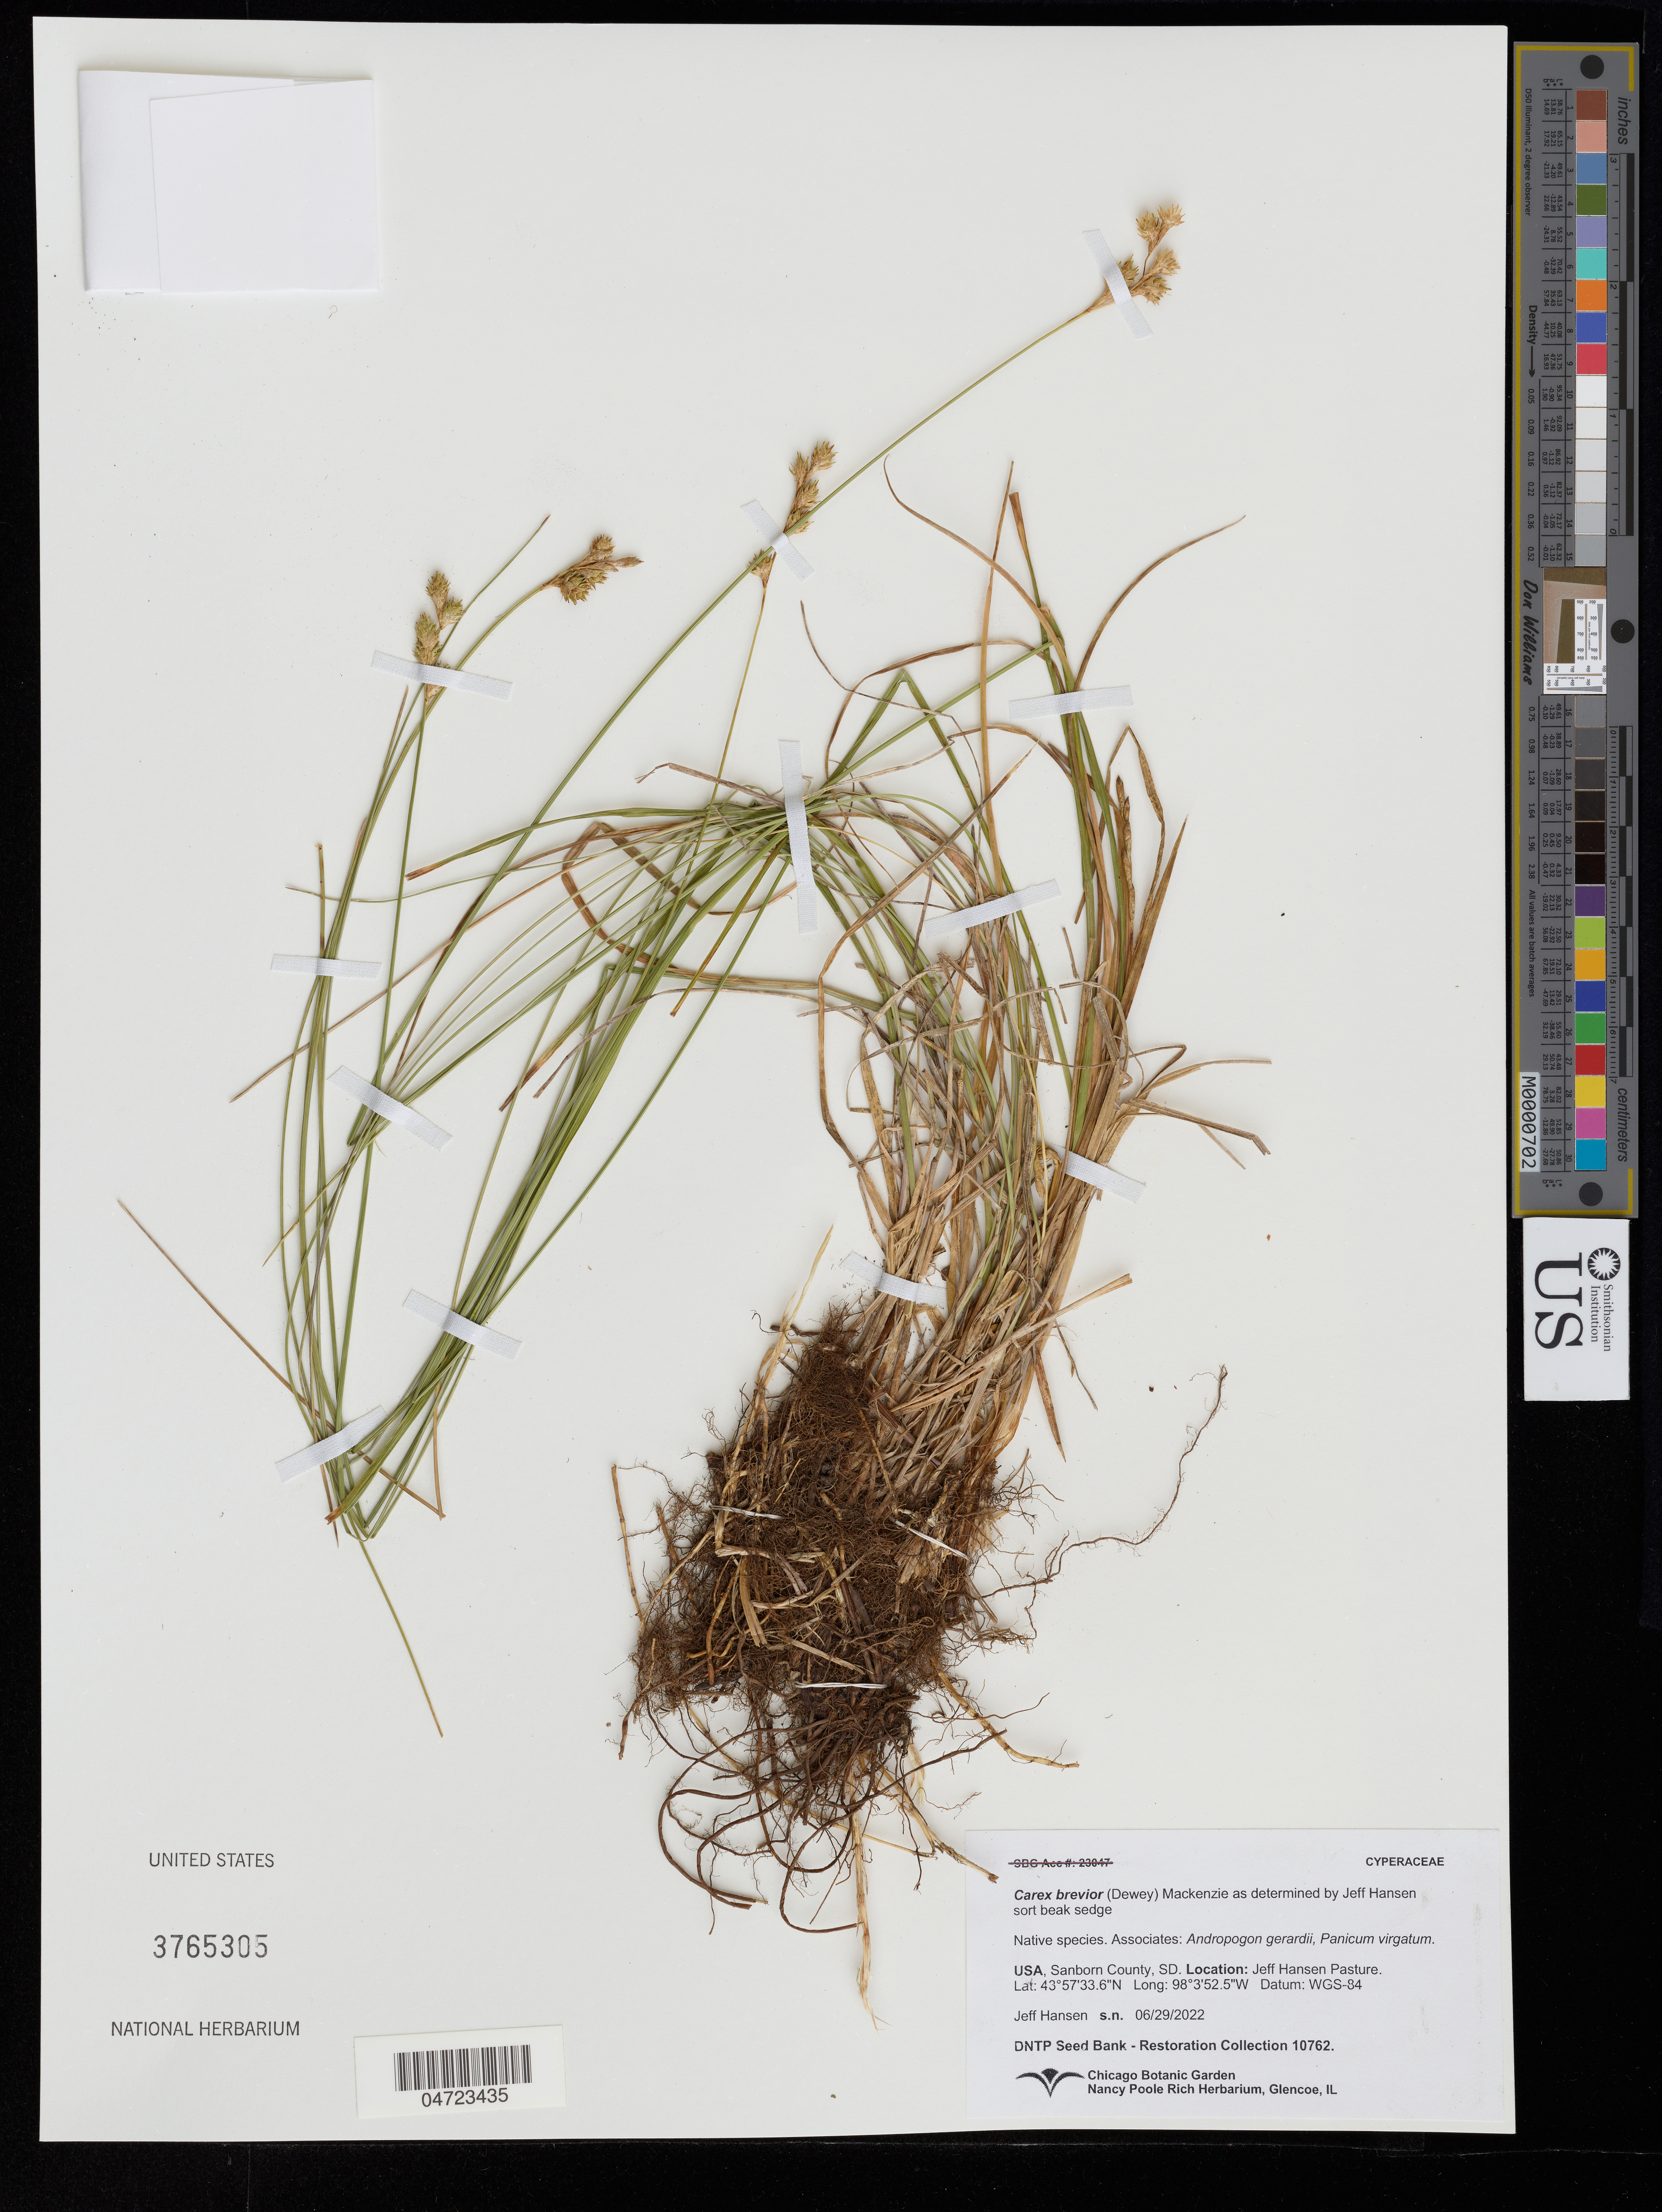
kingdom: Plantae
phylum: Tracheophyta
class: Liliopsida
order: Poales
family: Cyperaceae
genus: Carex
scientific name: Carex brevior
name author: (Dewey) Mack. ex Lunell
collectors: J. Hansen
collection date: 2022-06-29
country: United States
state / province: South Dakota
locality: Sanborn County, SD. Jeff Hansen Pasture.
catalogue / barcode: US 3765305